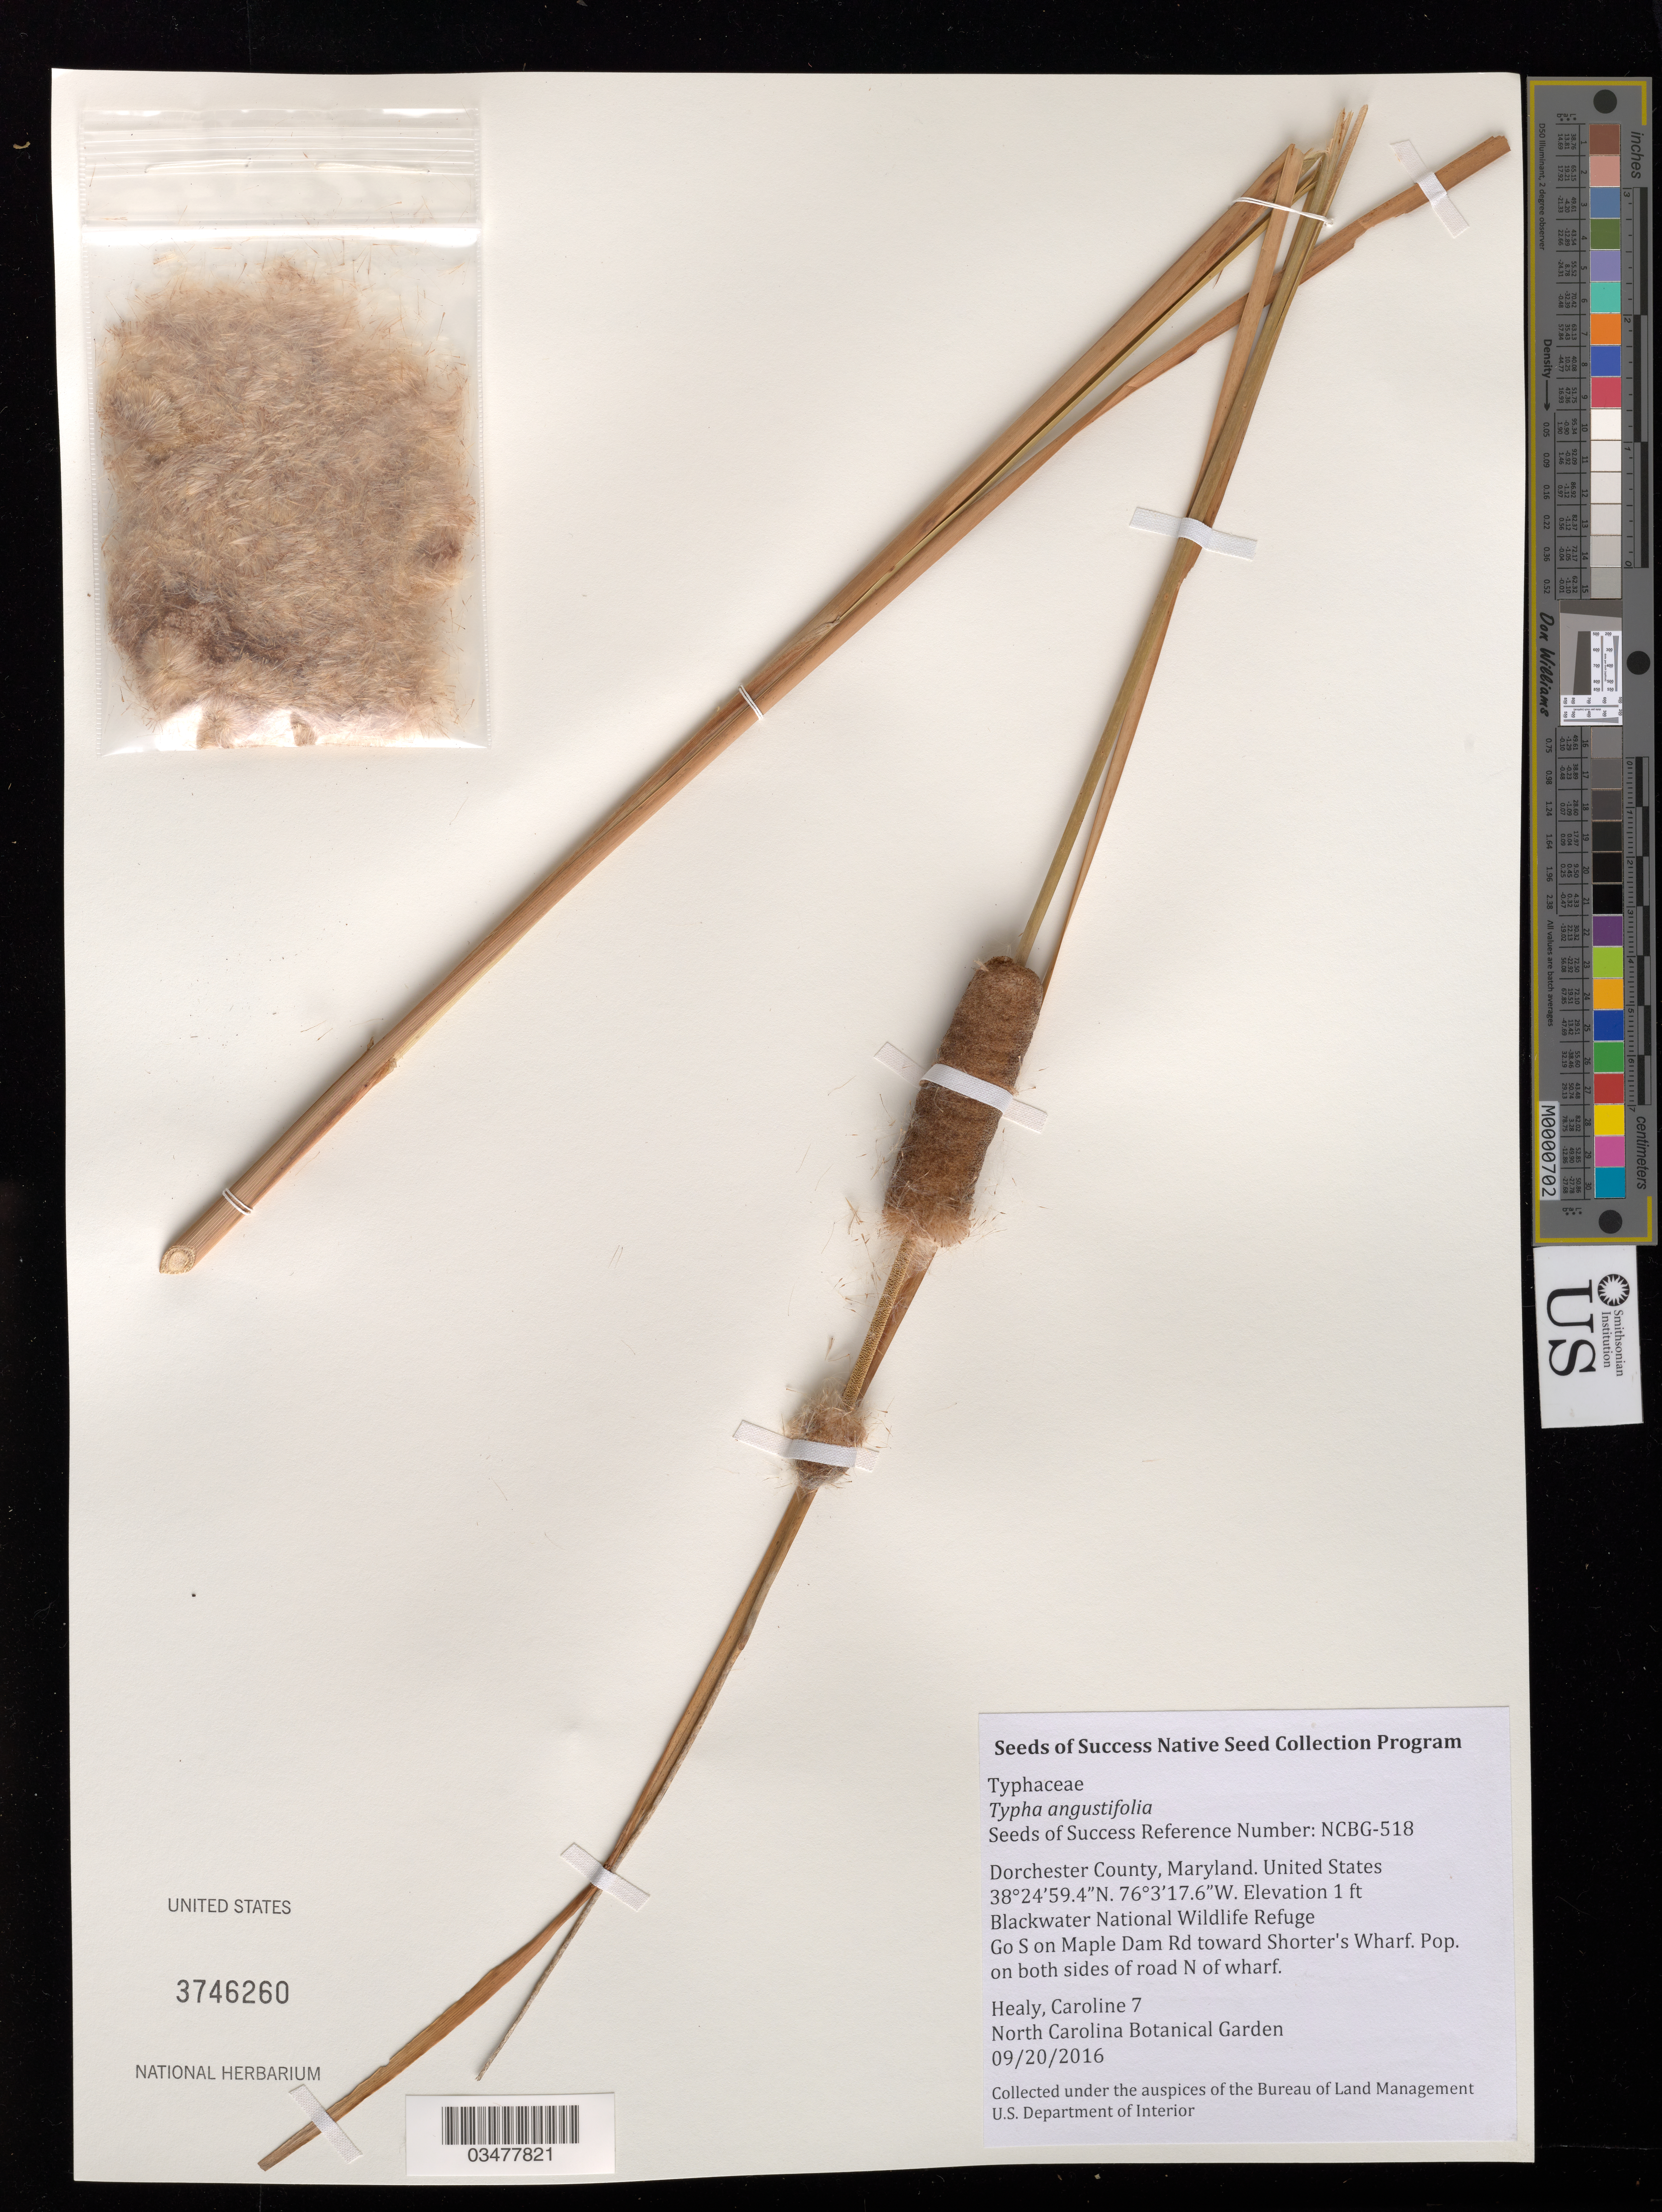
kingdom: Plantae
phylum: Tracheophyta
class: Liliopsida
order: Poales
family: Typhaceae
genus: Typha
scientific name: Typha angustifolia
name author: L.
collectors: C. Healy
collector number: NCBG-518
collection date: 2016-09-20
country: United States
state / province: Maryland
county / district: Dorchester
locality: Blackwater National Wildlife Refuge, Maple Dam Rd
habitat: Brackish tidal marsh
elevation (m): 0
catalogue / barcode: US 3746260